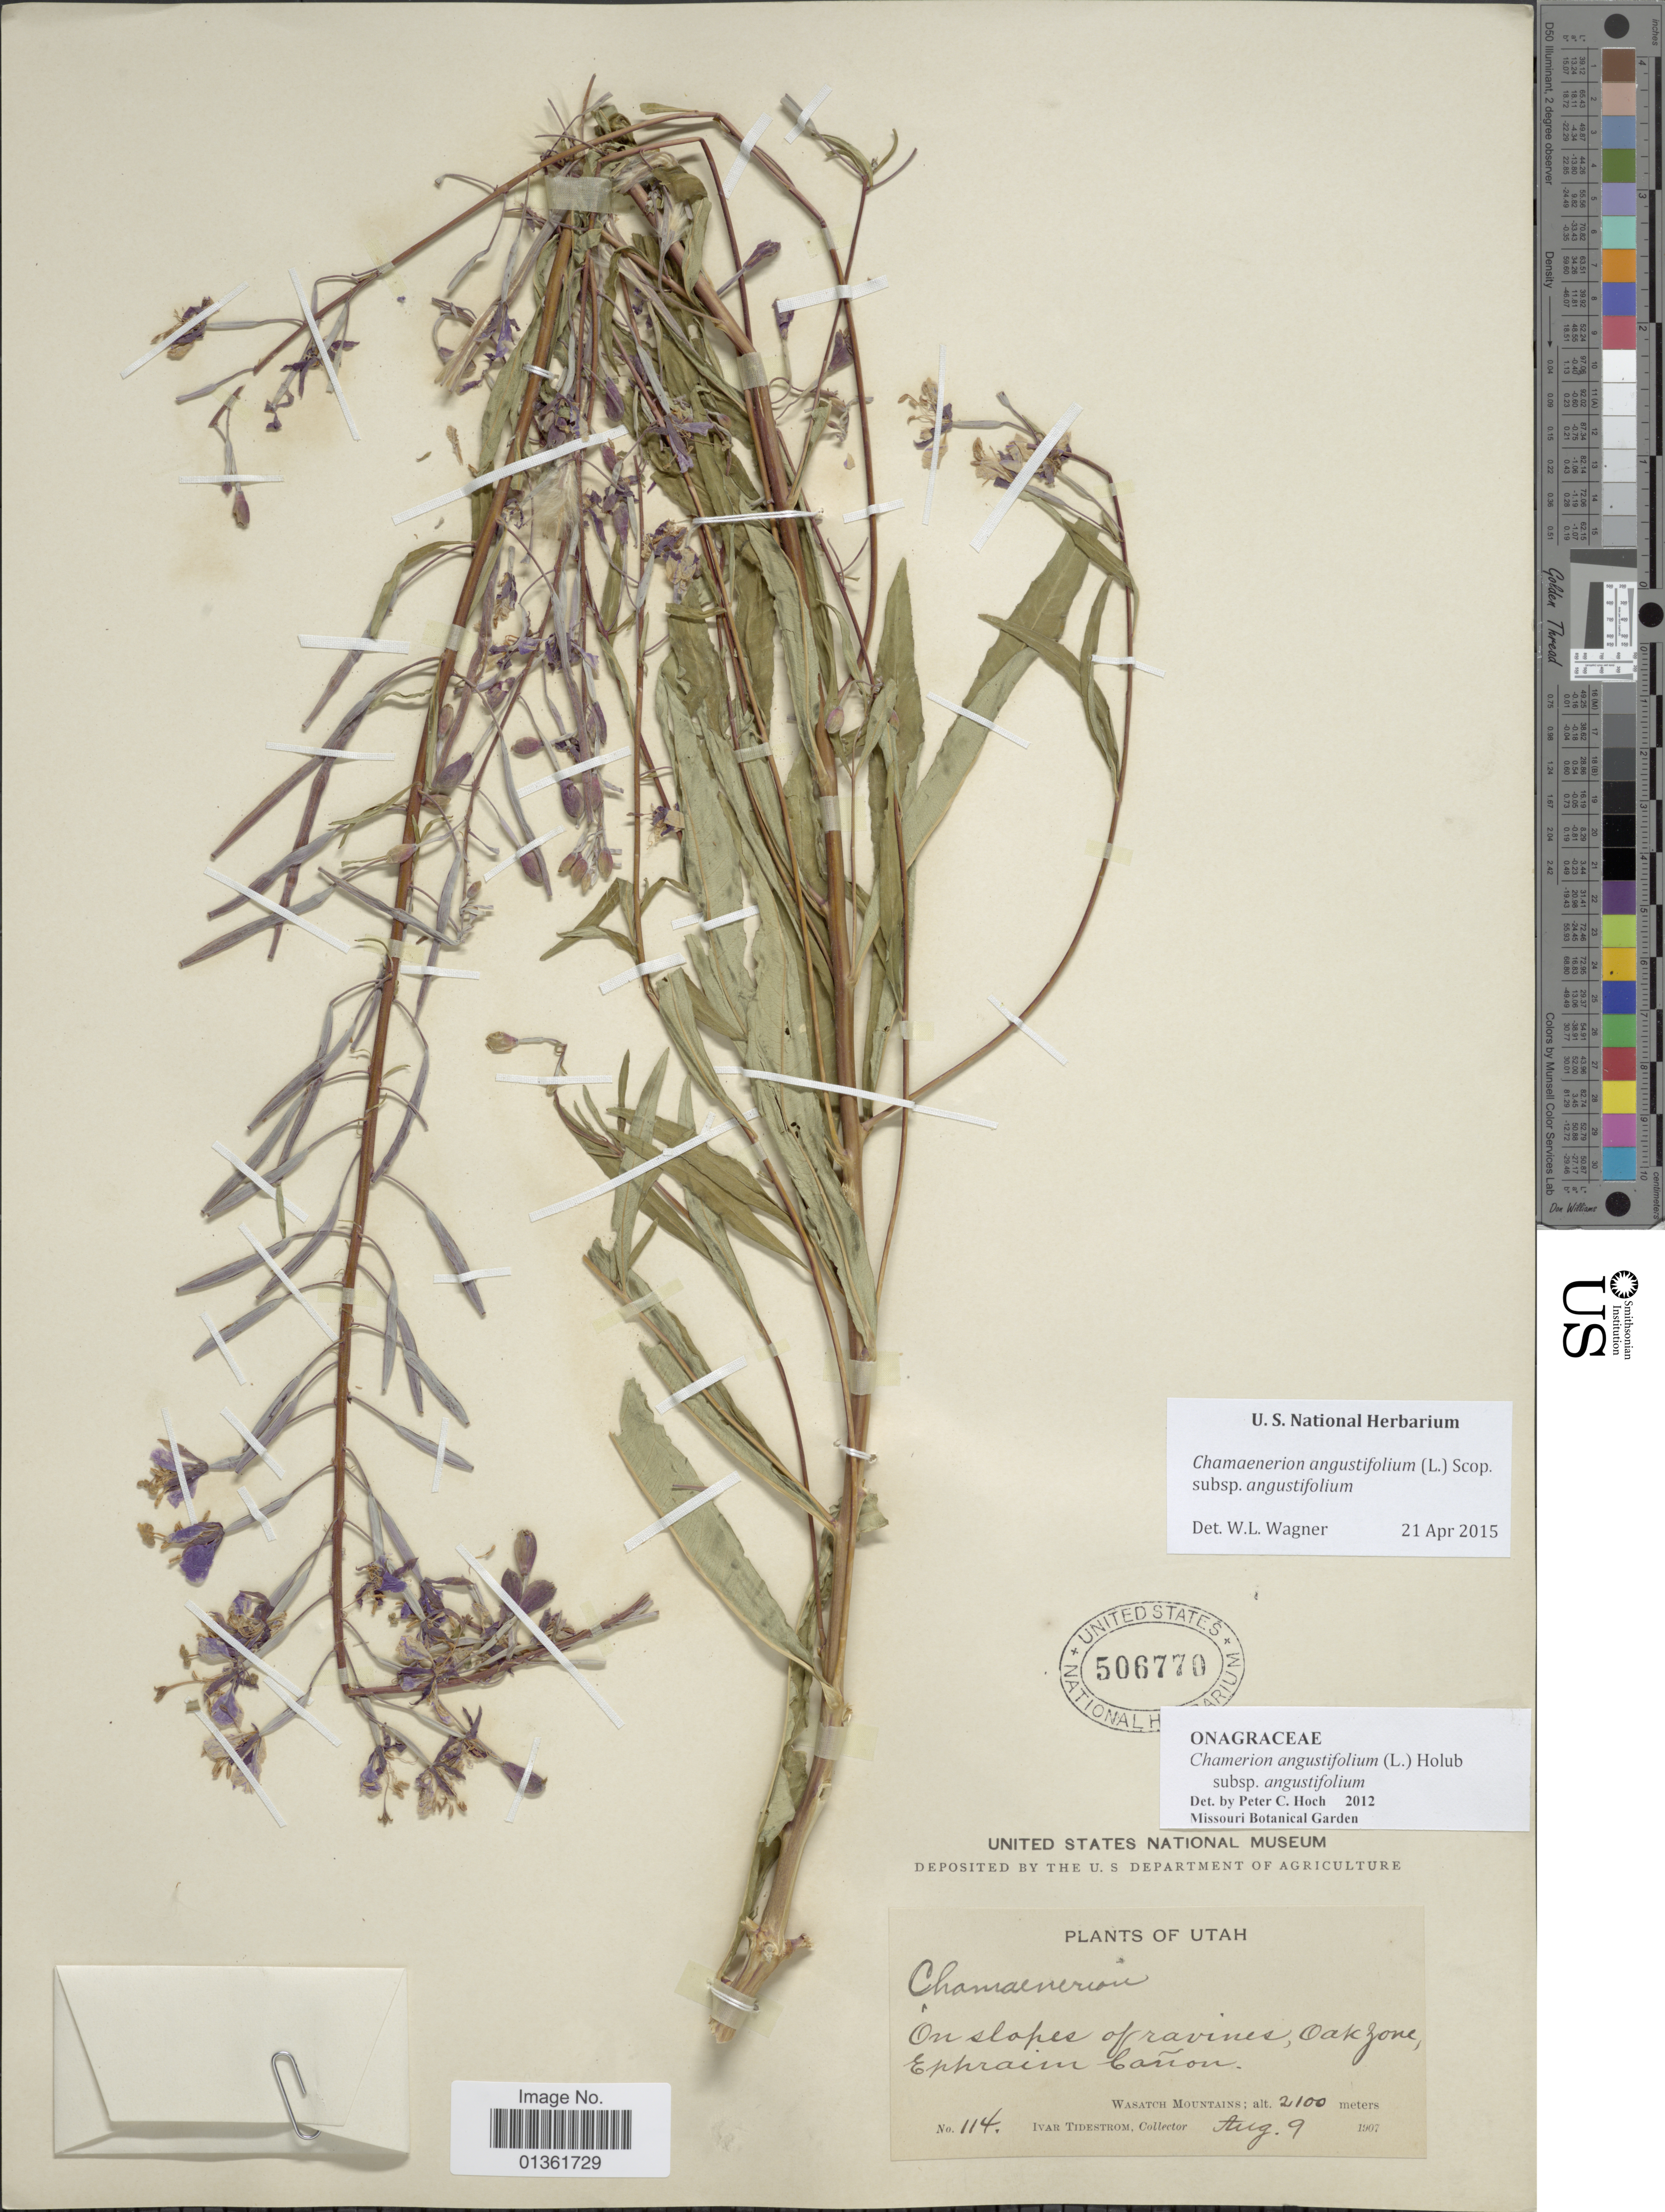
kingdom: Plantae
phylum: Tracheophyta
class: Magnoliopsida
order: Myrtales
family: Onagraceae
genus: Chamaenerion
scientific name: Chamaenerion angustifolium subsp. angustifolium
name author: (L.) Scop.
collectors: I. F. Tidestrom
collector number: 114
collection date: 1907-08-09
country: United States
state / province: Utah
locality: On slopes of ravines, Oak Zone, Eppraim Cañon. Wasatch Mountains.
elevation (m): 2100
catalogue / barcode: US 506770